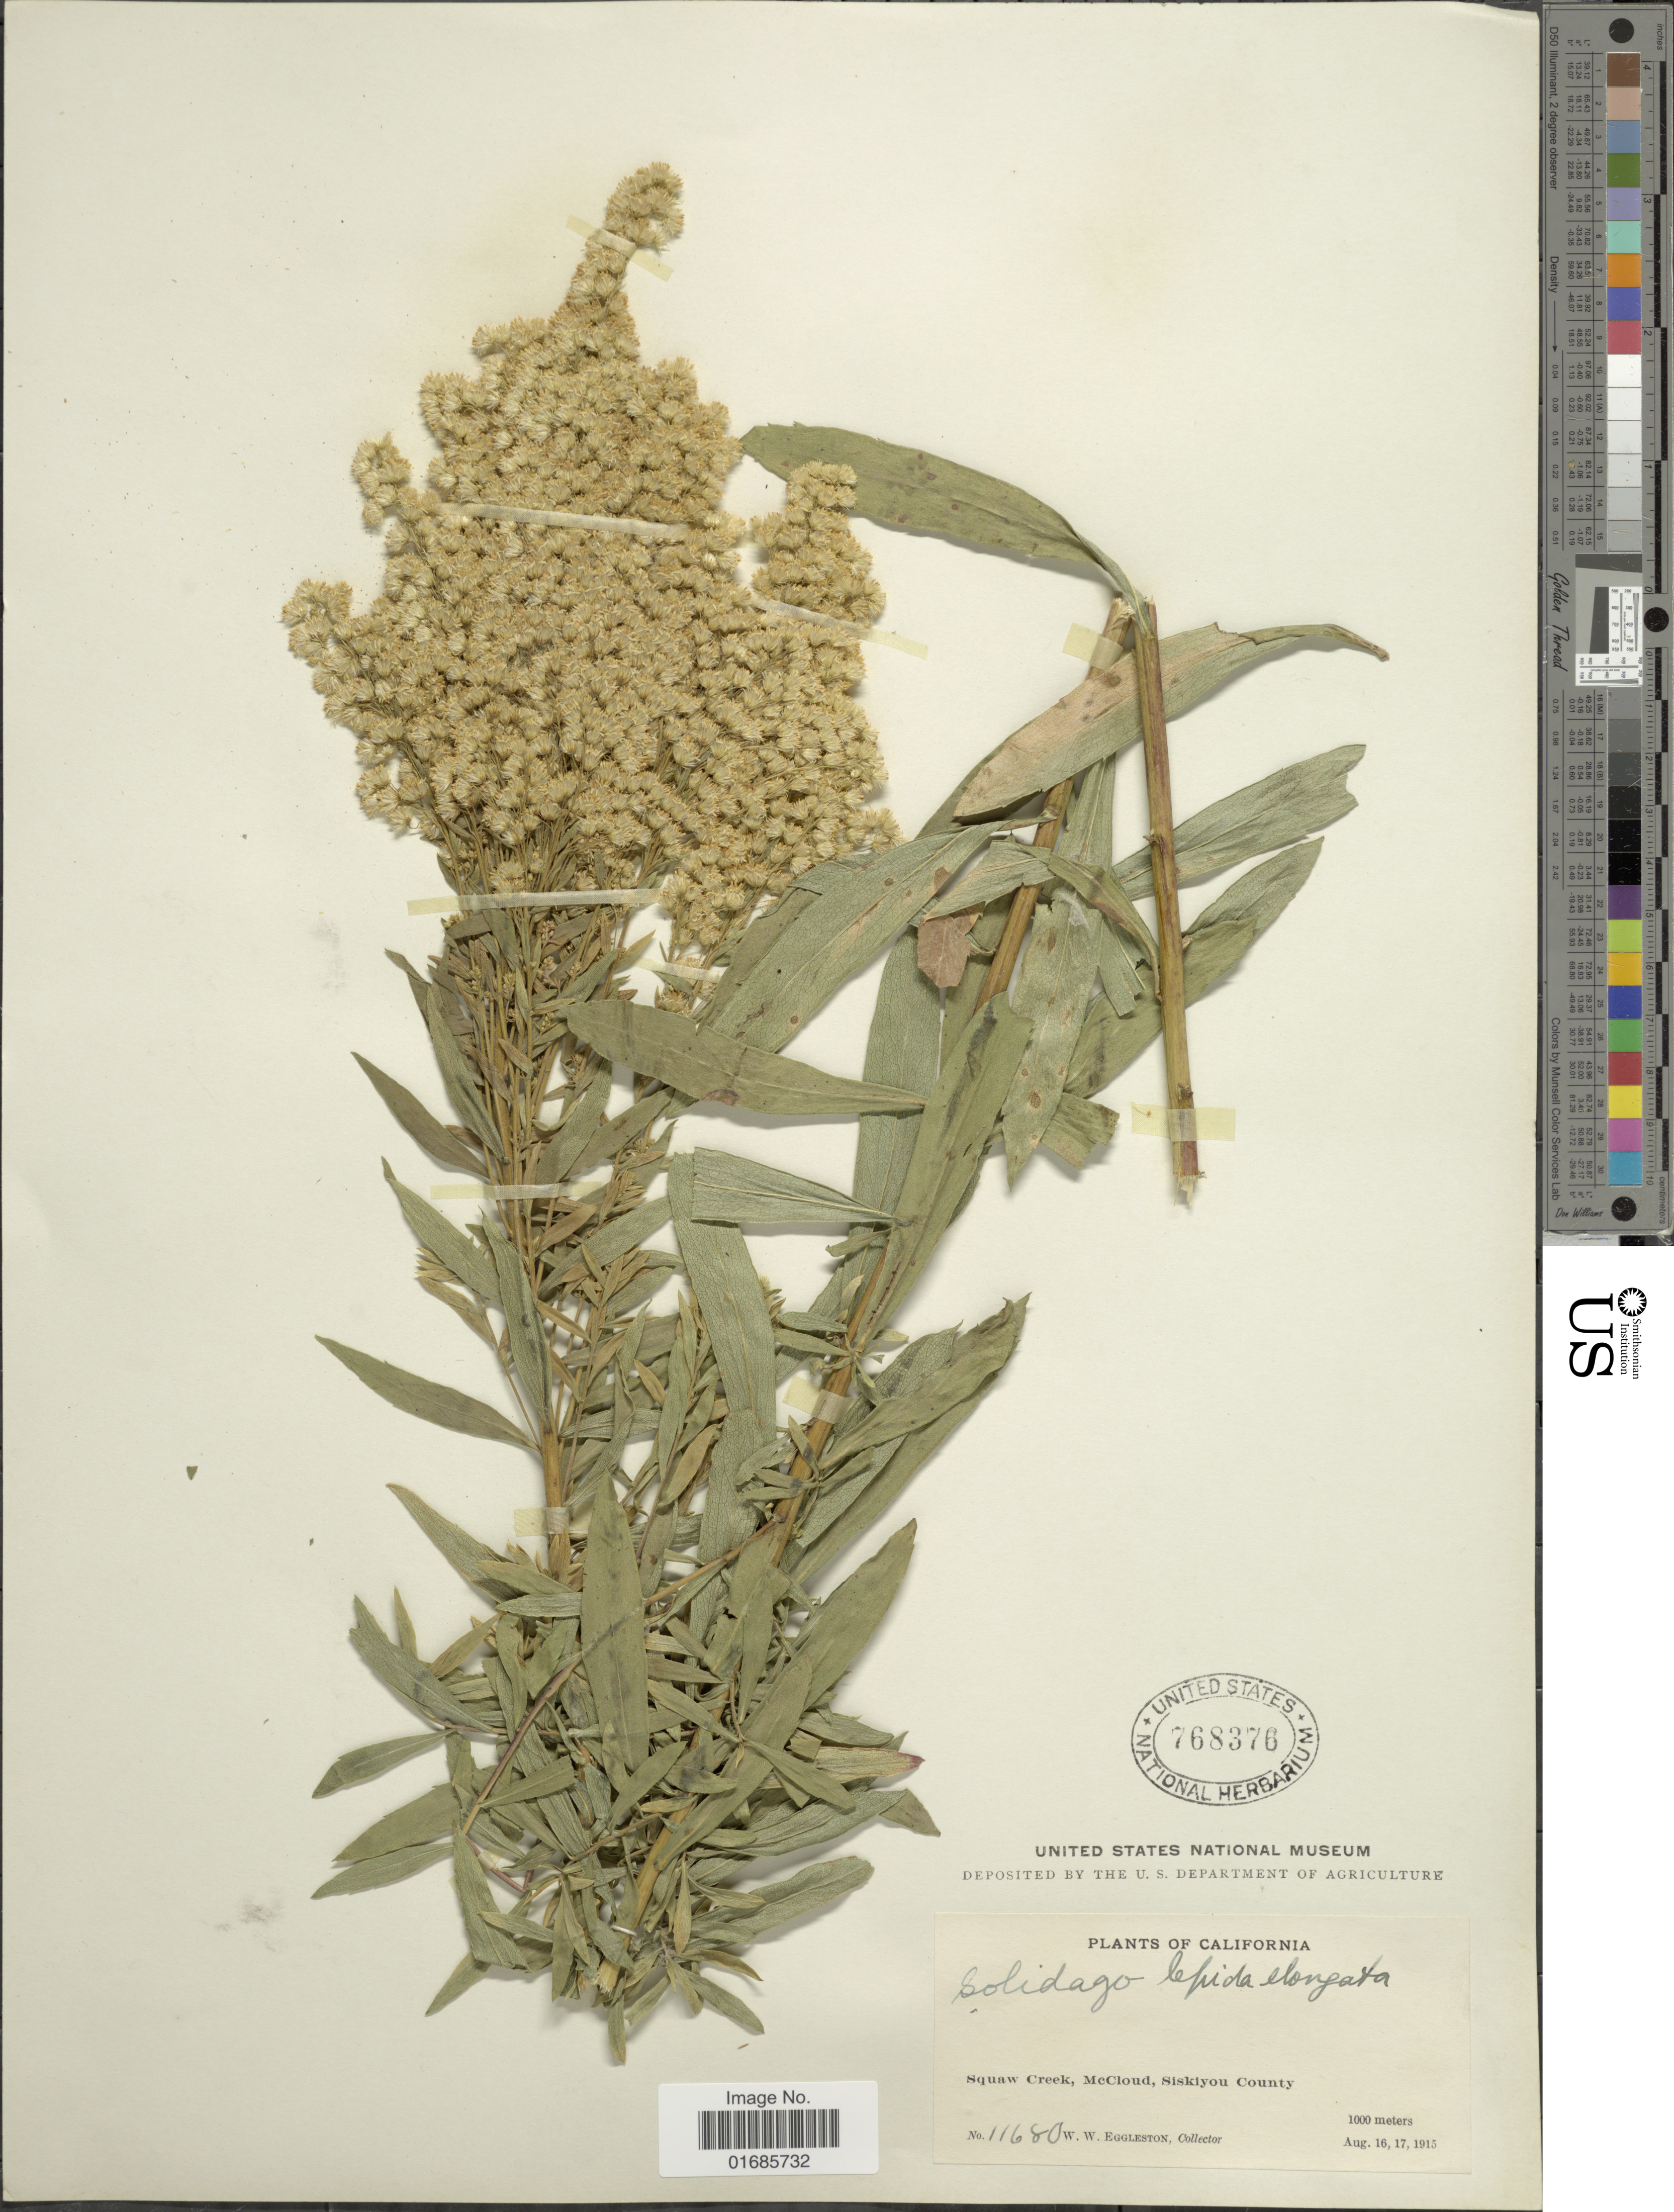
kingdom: Plantae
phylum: Tracheophyta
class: Magnoliopsida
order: Asterales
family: Asteraceae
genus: Solidago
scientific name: Solidago canadensis var. salebrosa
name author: (Piper) M.E. Jones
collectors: W. W. Eggleston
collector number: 11680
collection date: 1915-08-16/1915-08-17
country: United States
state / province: California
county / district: Siskiyou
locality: Squaw Creek, McCloud, Siskiyou County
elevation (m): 1000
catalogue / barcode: US 768376